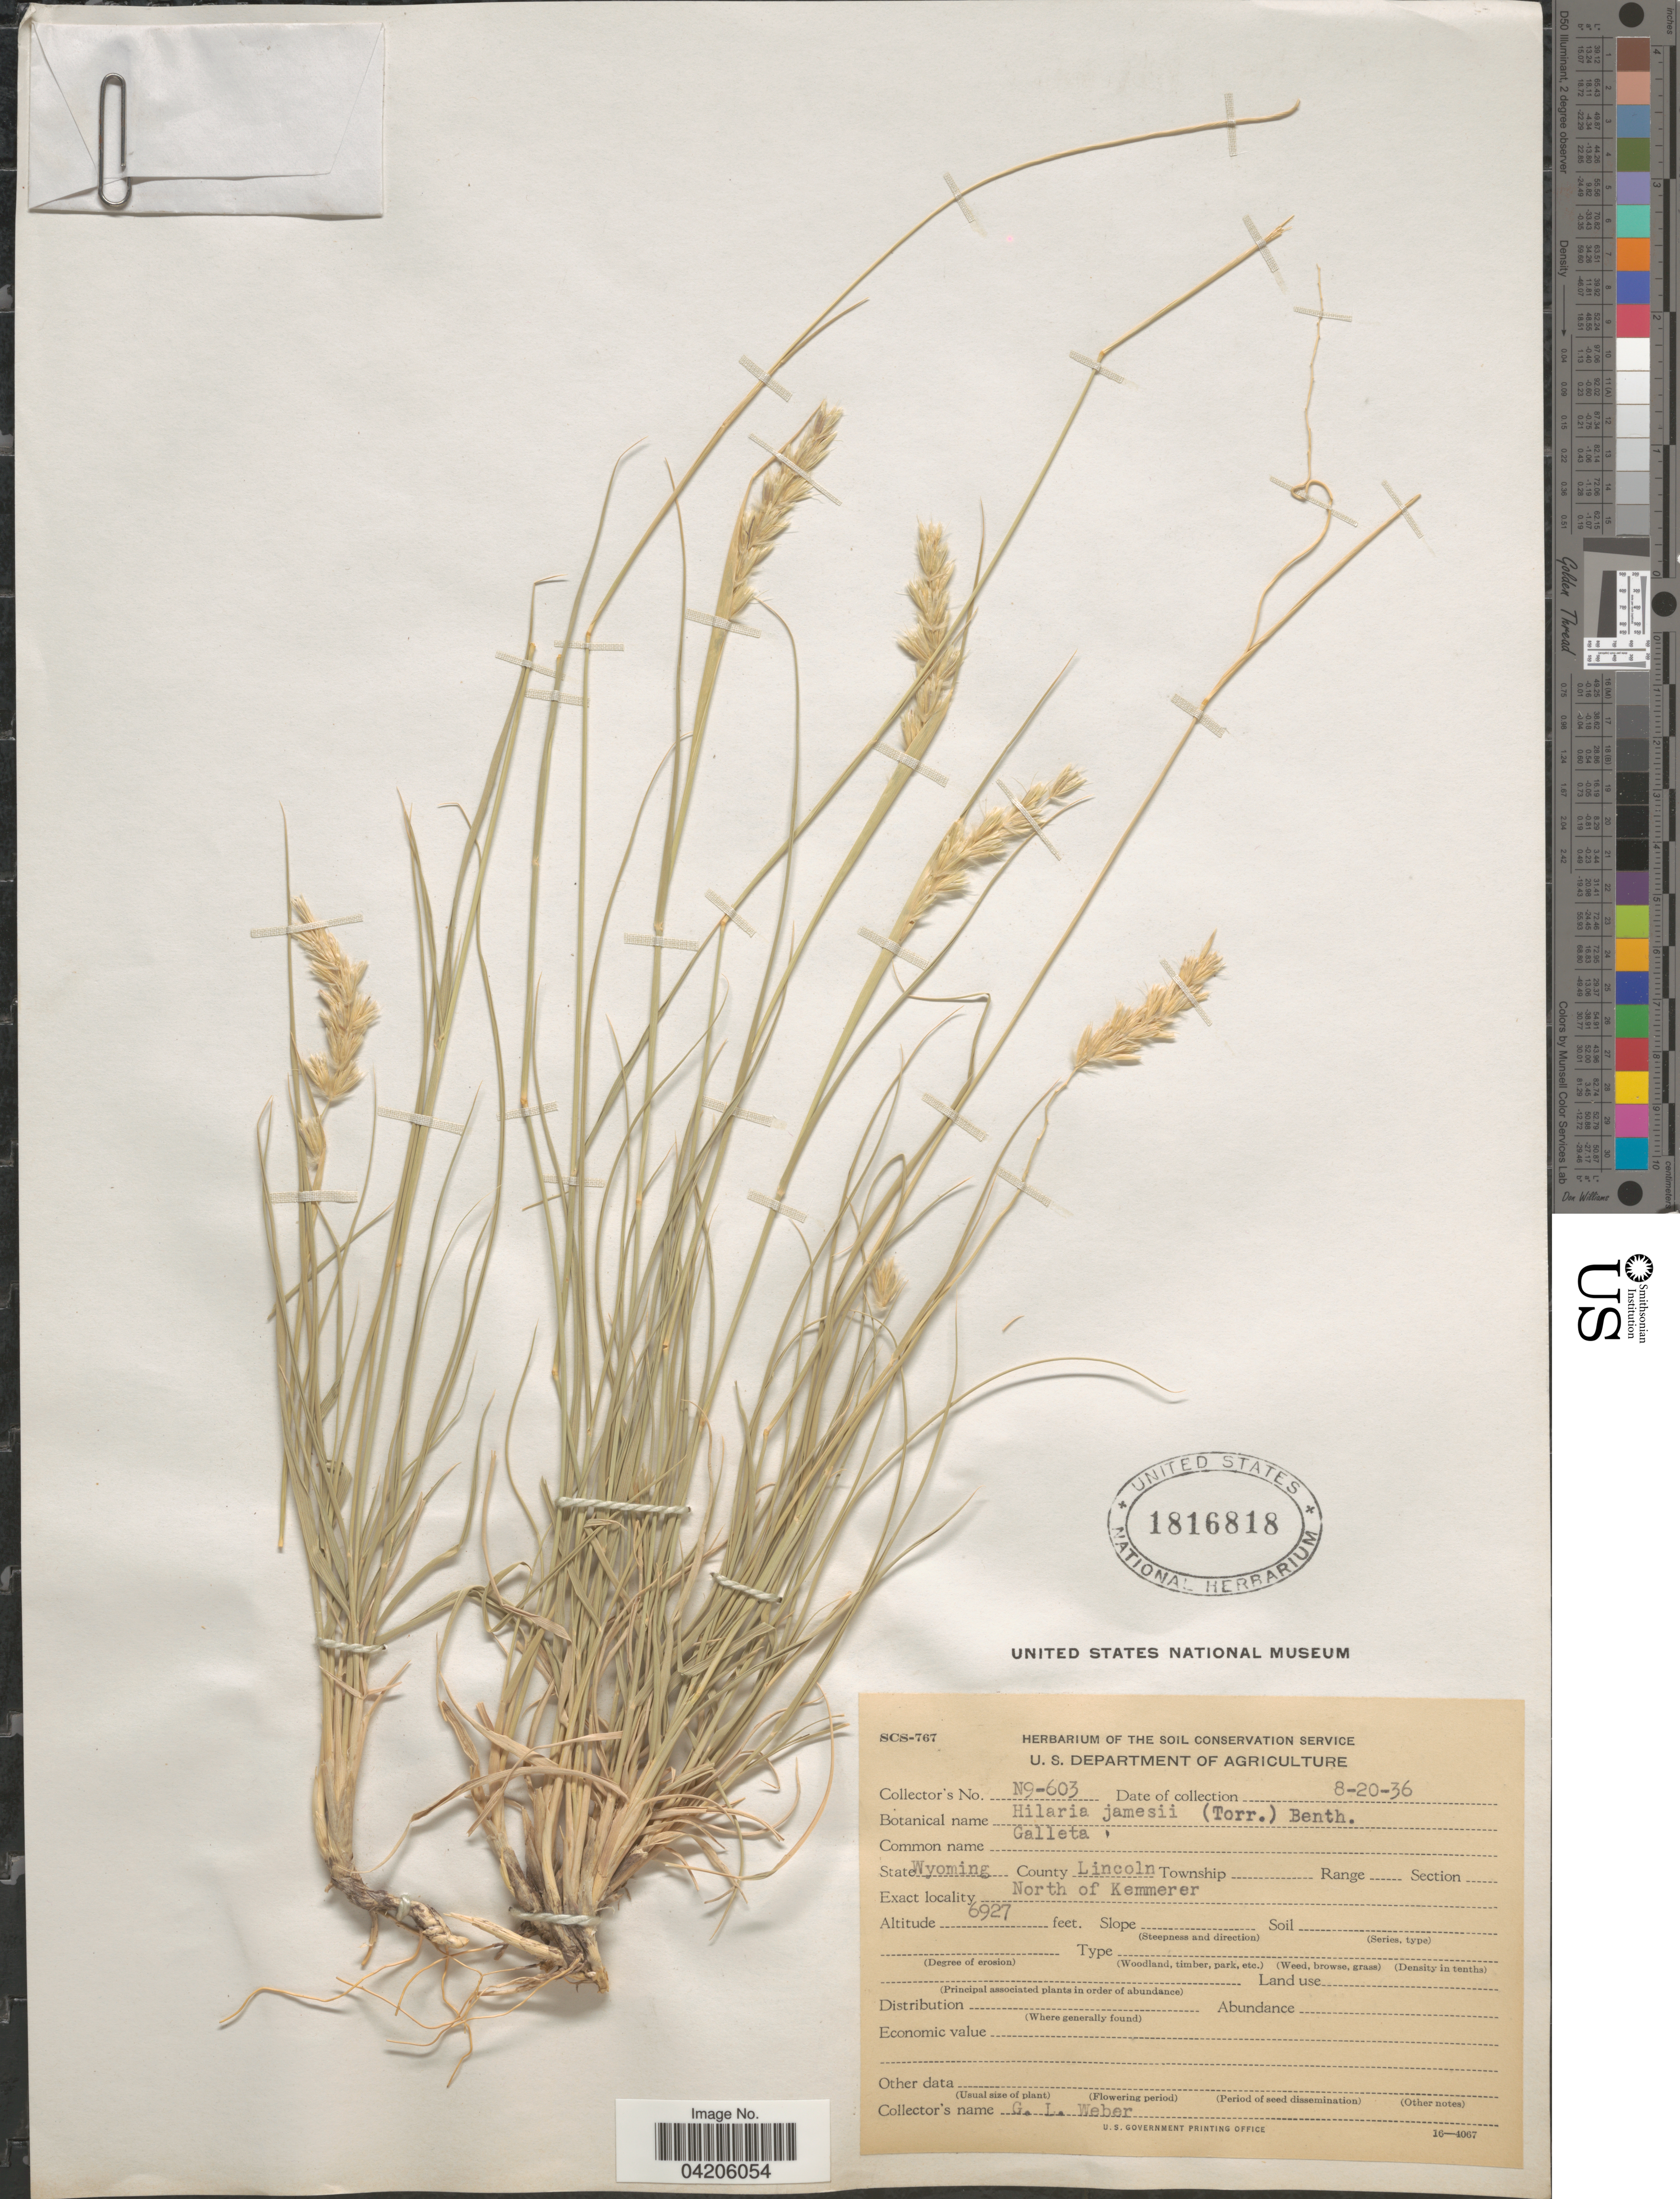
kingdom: Plantae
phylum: Tracheophyta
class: Liliopsida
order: Poales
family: Poaceae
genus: Hilaria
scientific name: Hilaria jamesii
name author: (Torr.) Benth.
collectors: G. Weber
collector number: N9-603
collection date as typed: Transcribed d/m/y: 20/8/36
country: United States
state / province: Wyoming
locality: County Lincoln. North of Kemmerer.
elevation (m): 2111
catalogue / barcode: US 1816818